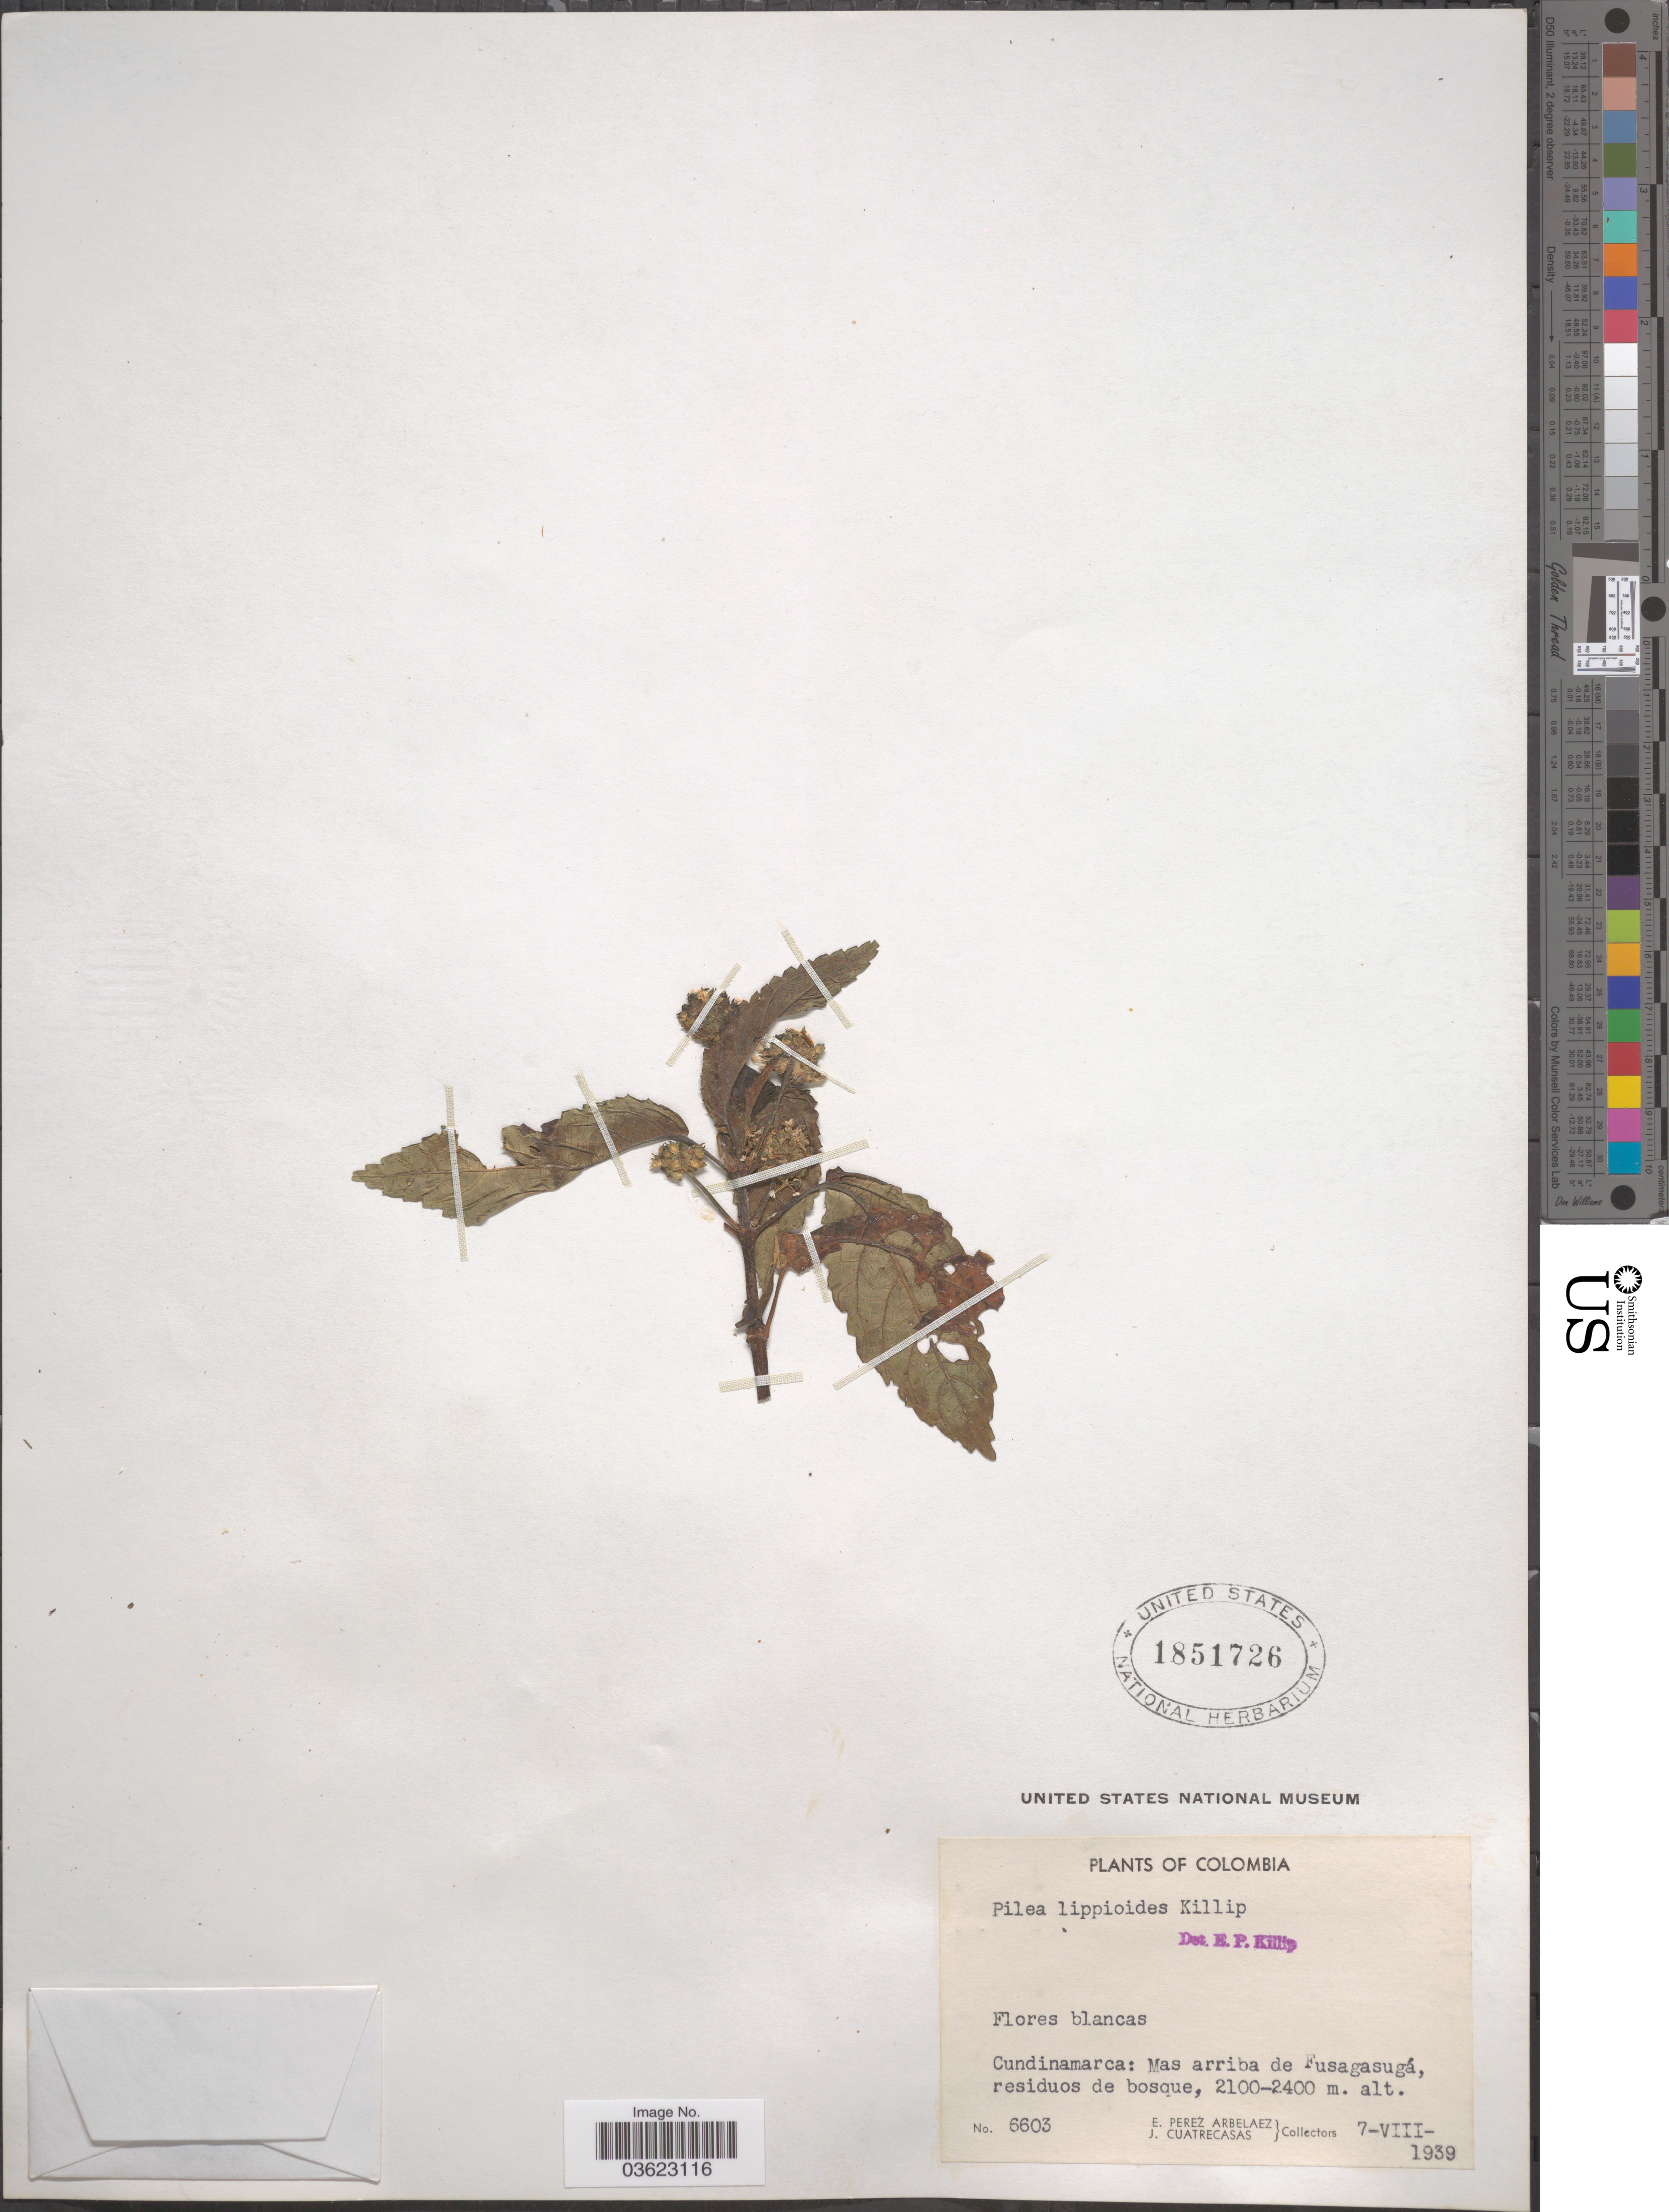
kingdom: Plantae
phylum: Tracheophyta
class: Magnoliopsida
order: Rosales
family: Urticaceae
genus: Pilea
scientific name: Pilea lippioides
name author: Killip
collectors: E. Pérez Arbeláez & J. Cuatrecasas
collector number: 6603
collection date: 1939-08-07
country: Colombia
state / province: Cundinamarca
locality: Mas arriba de Fusagasugá, residuos de bosque.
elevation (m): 2100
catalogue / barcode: US 1851726